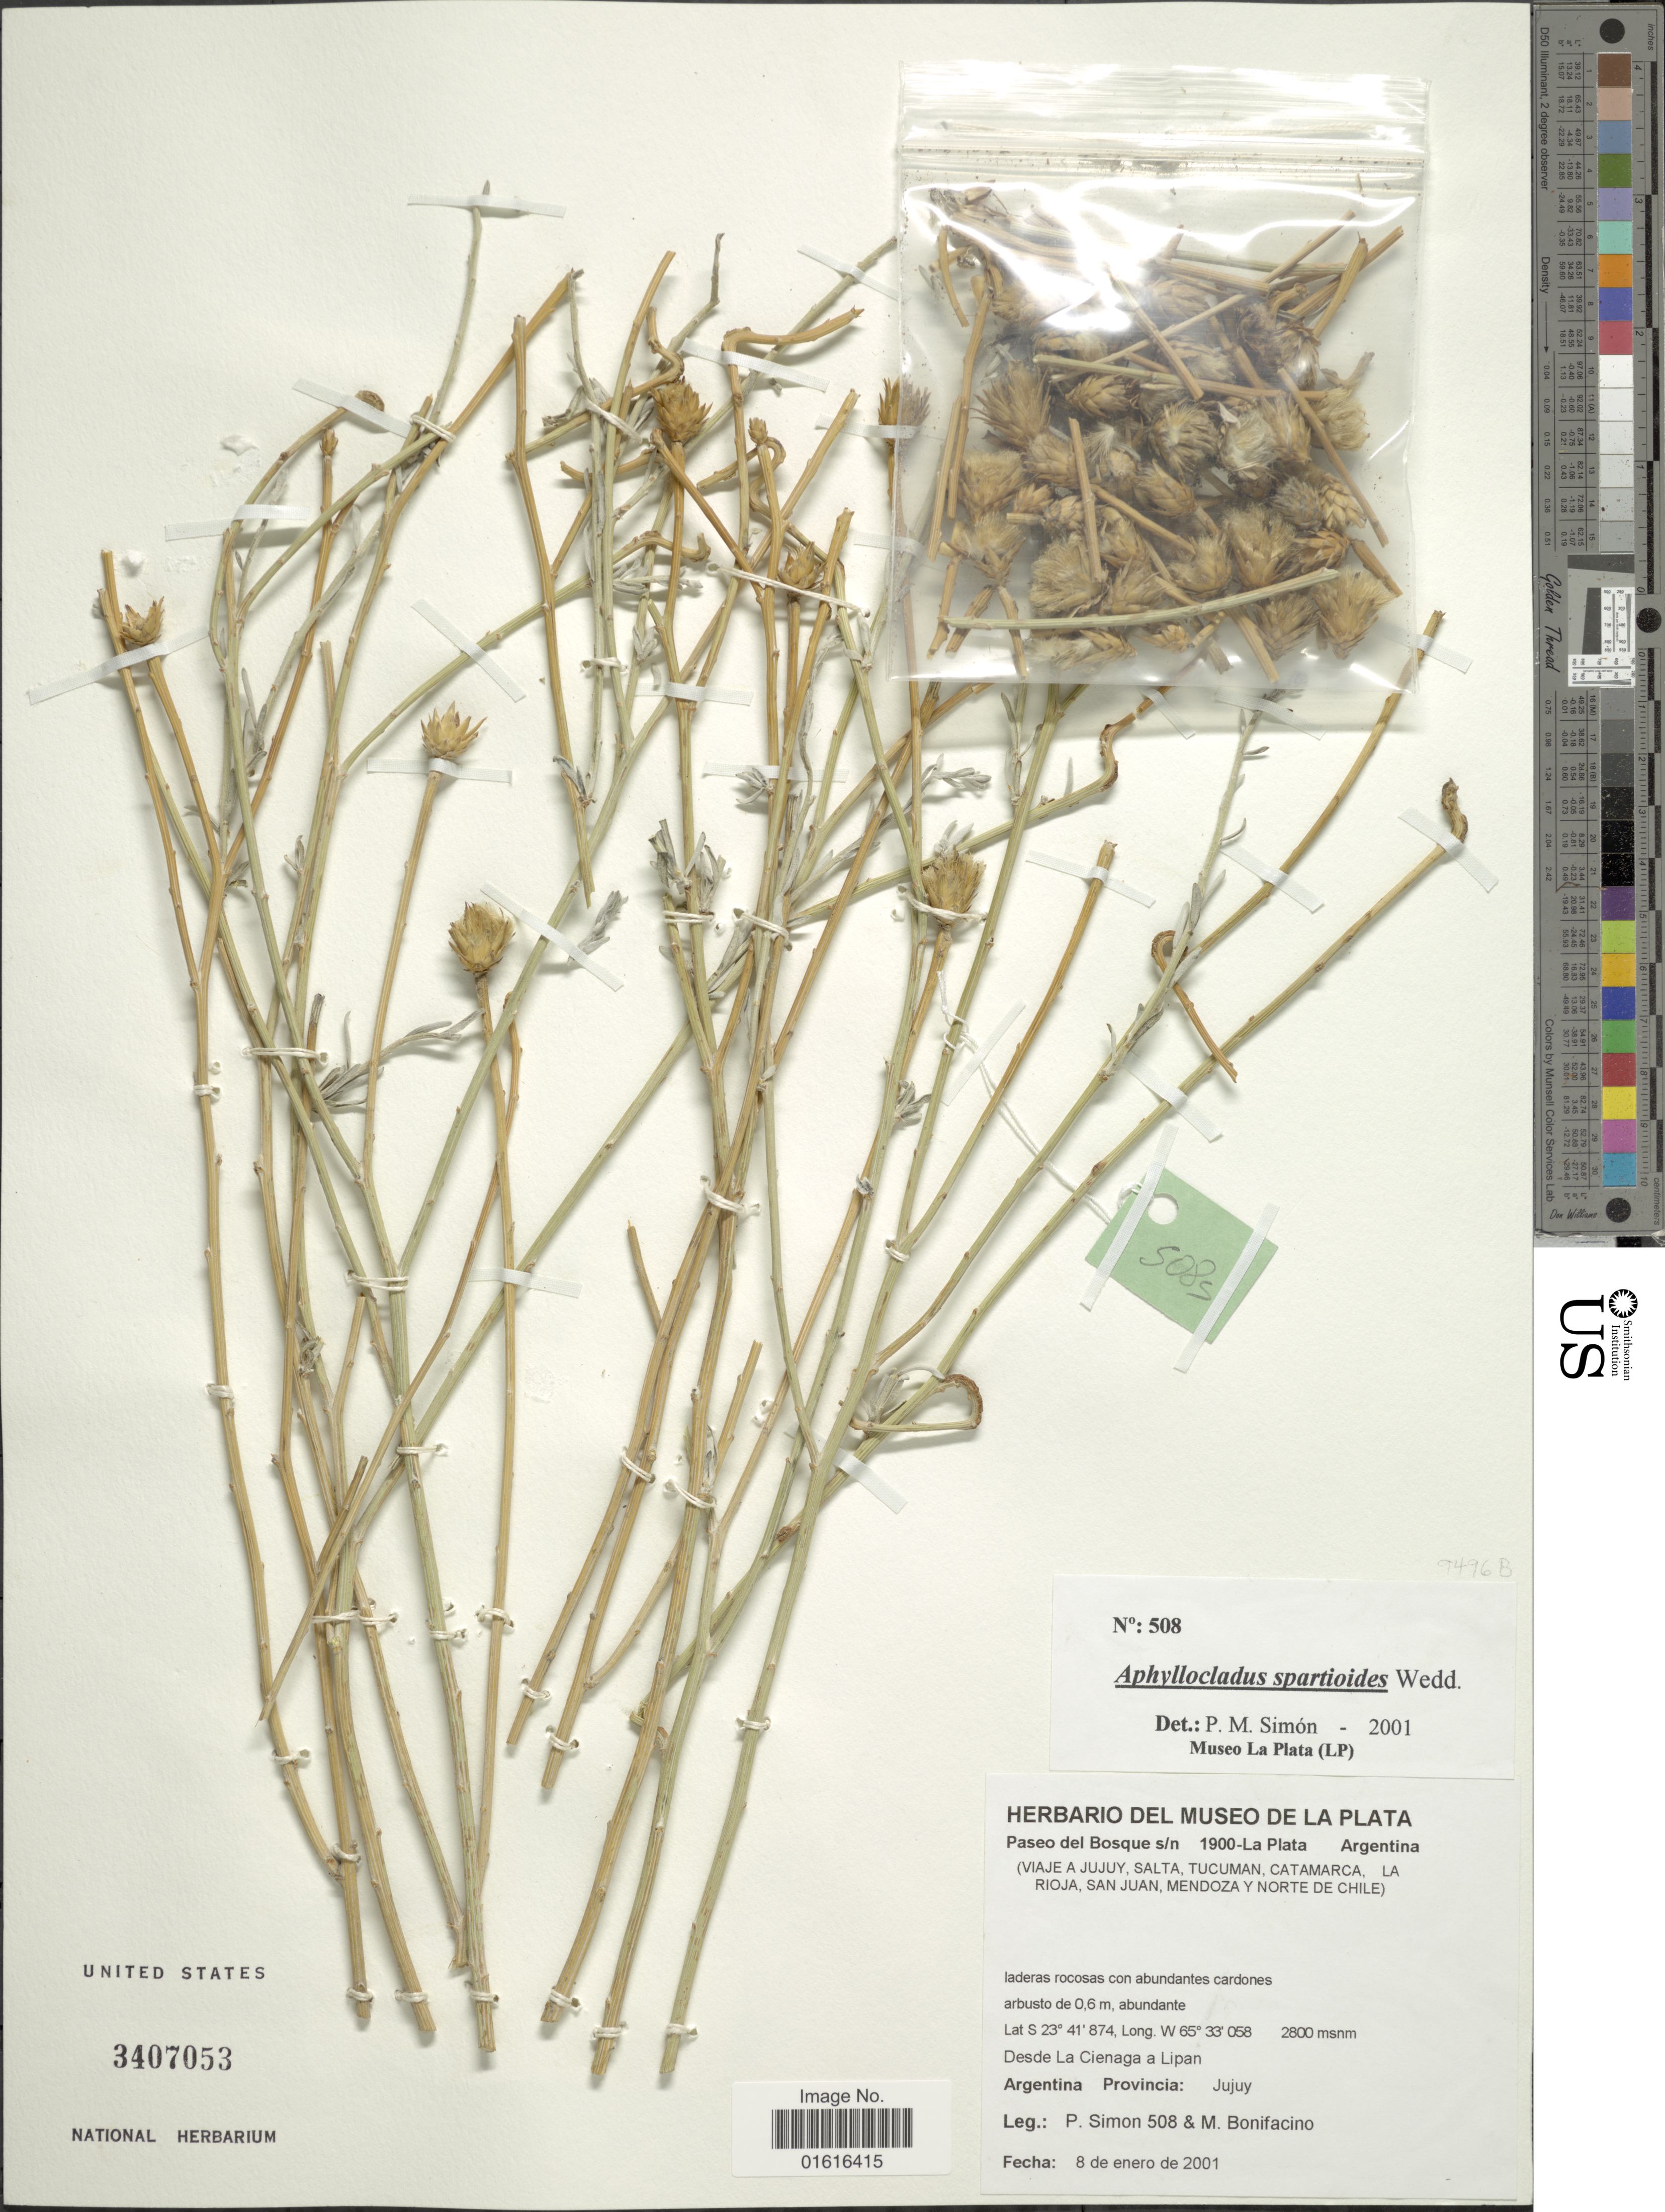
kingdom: Plantae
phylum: Tracheophyta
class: Magnoliopsida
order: Asterales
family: Asteraceae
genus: Aphyllocladus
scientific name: Aphyllocladus spartioides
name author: Wedd.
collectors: P. Simon & M. Bonifacino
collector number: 508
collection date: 2001-01-08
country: Argentina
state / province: Jujuy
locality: Desde la Cienaga a Lipan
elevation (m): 2800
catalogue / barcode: US 3407053